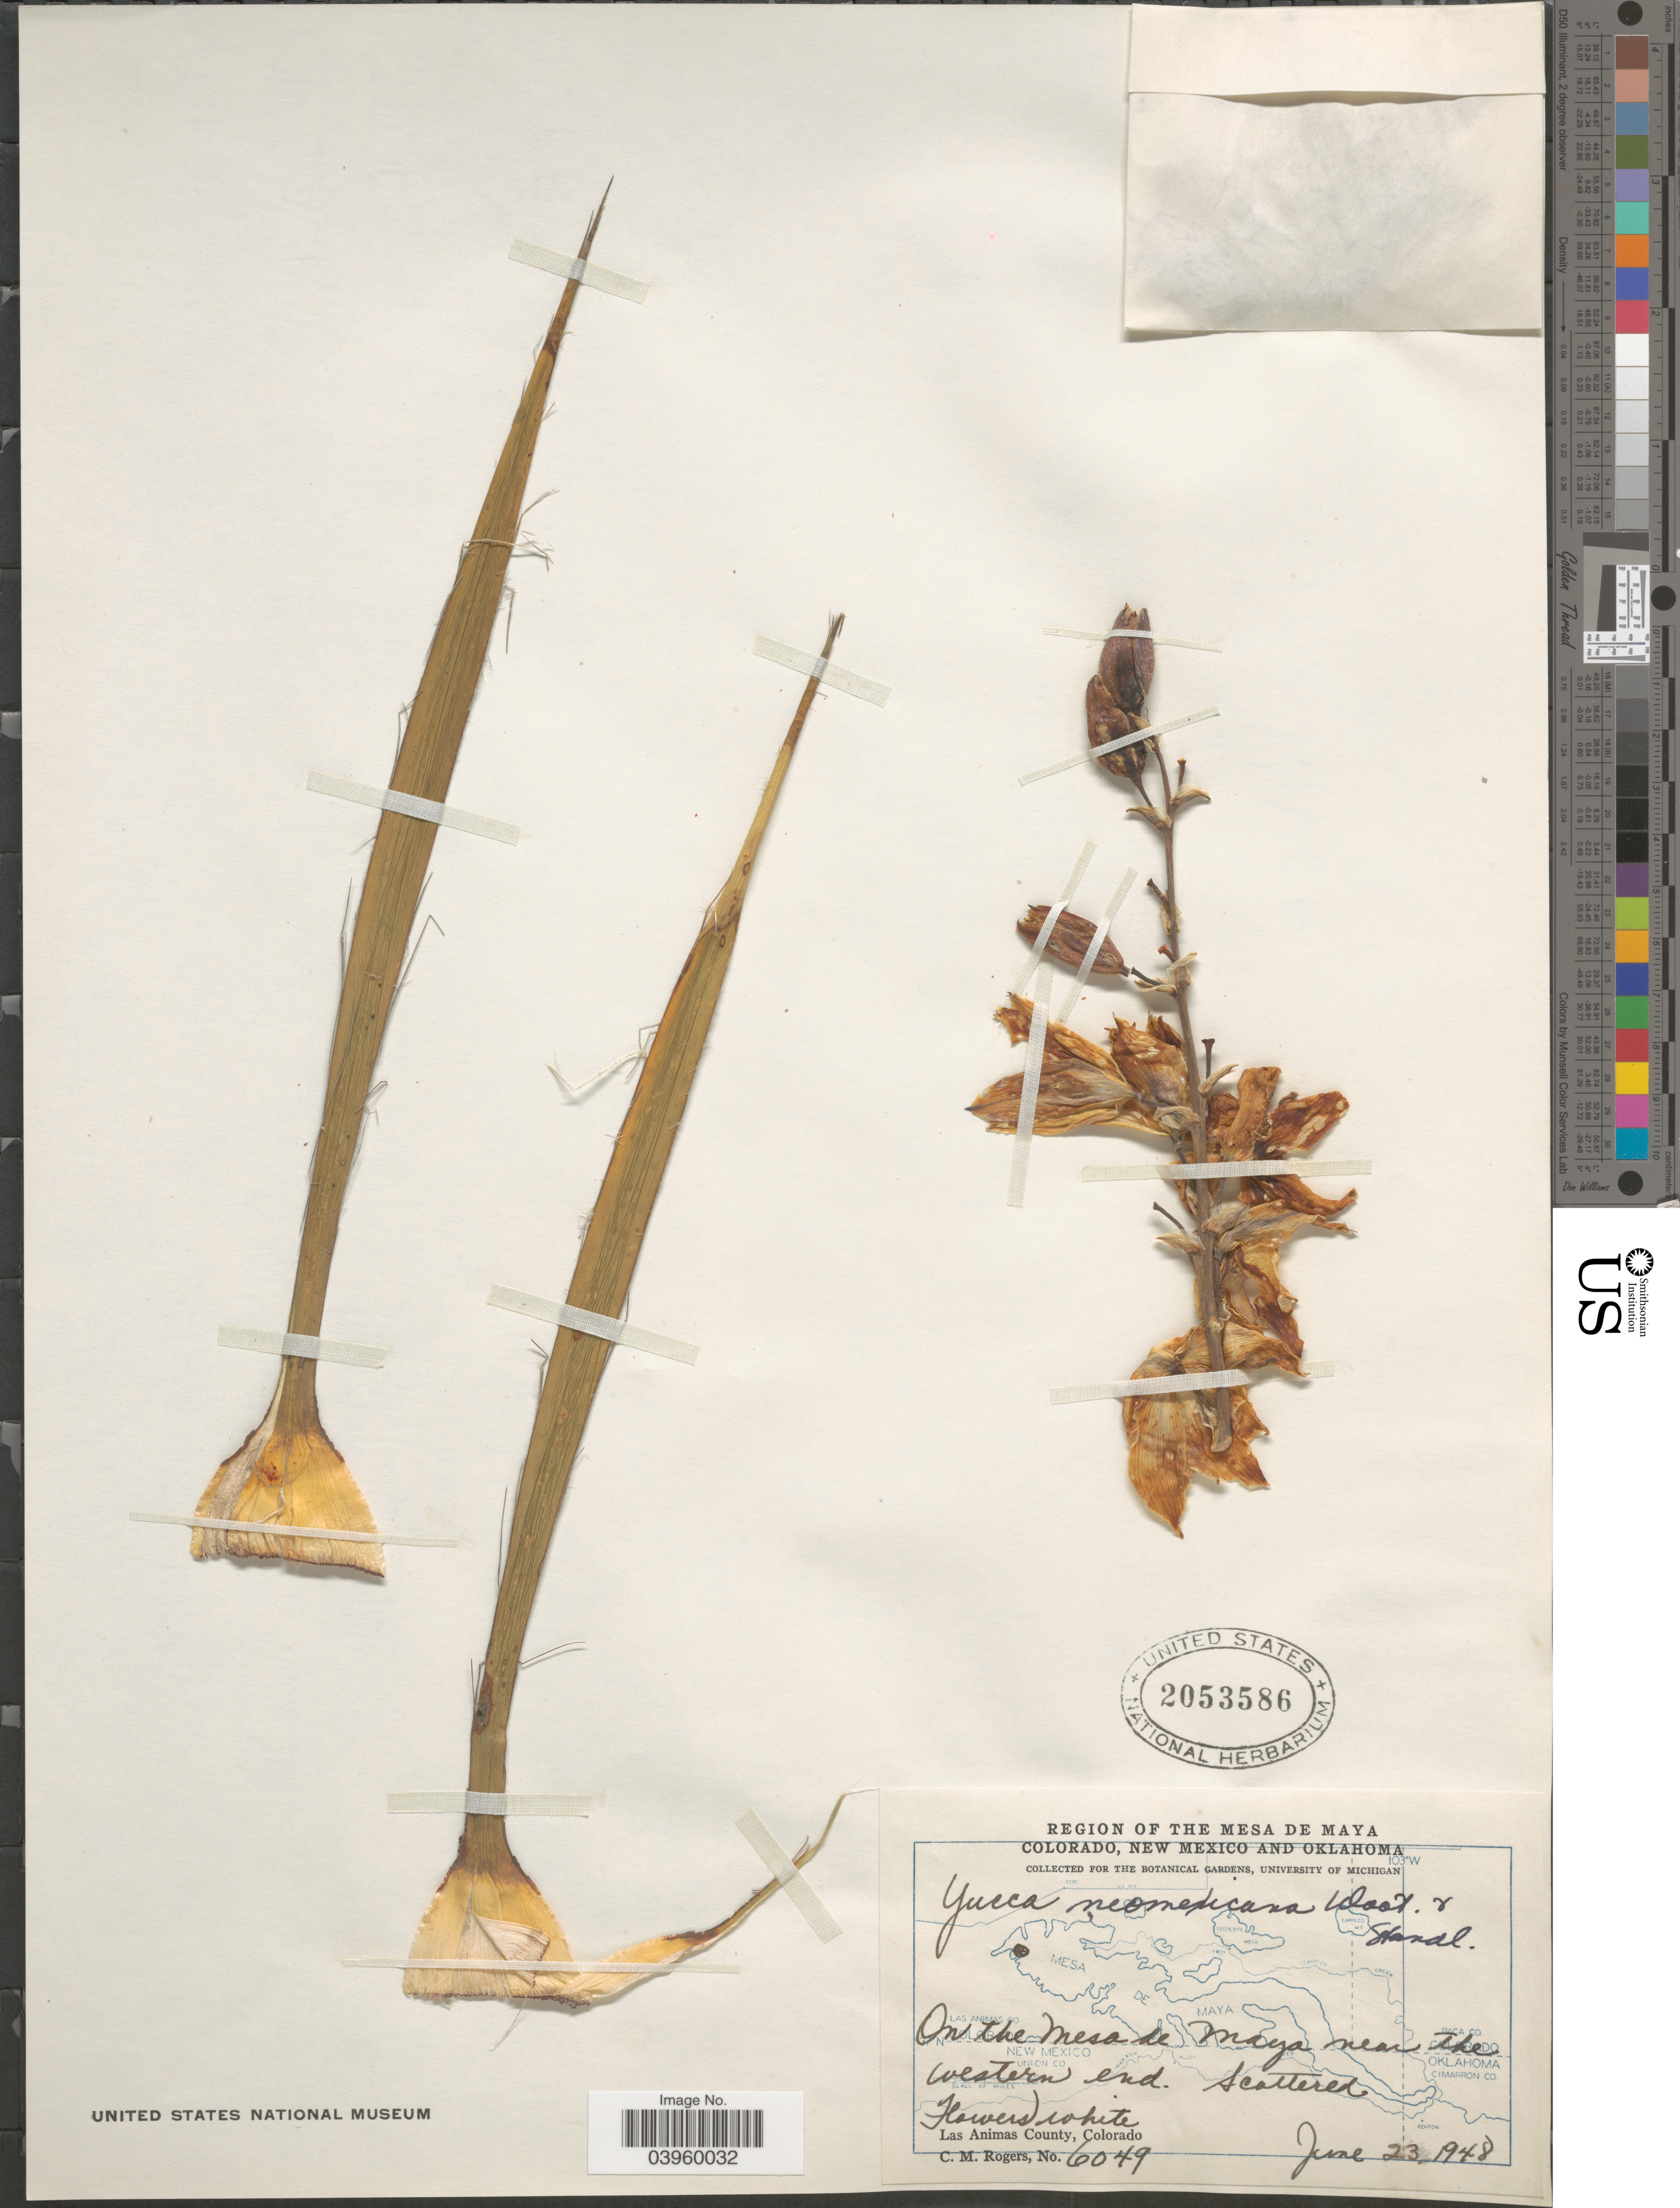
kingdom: Plantae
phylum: Tracheophyta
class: Liliopsida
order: Asparagales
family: Asparagaceae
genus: Yucca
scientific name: Yucca neomexicana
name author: Wooton & Standl.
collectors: C. M. Rogers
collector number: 6049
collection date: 1948-06-23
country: United States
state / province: Colorado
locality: Mesa de Maya. Las Animas County.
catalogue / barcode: US 2053586